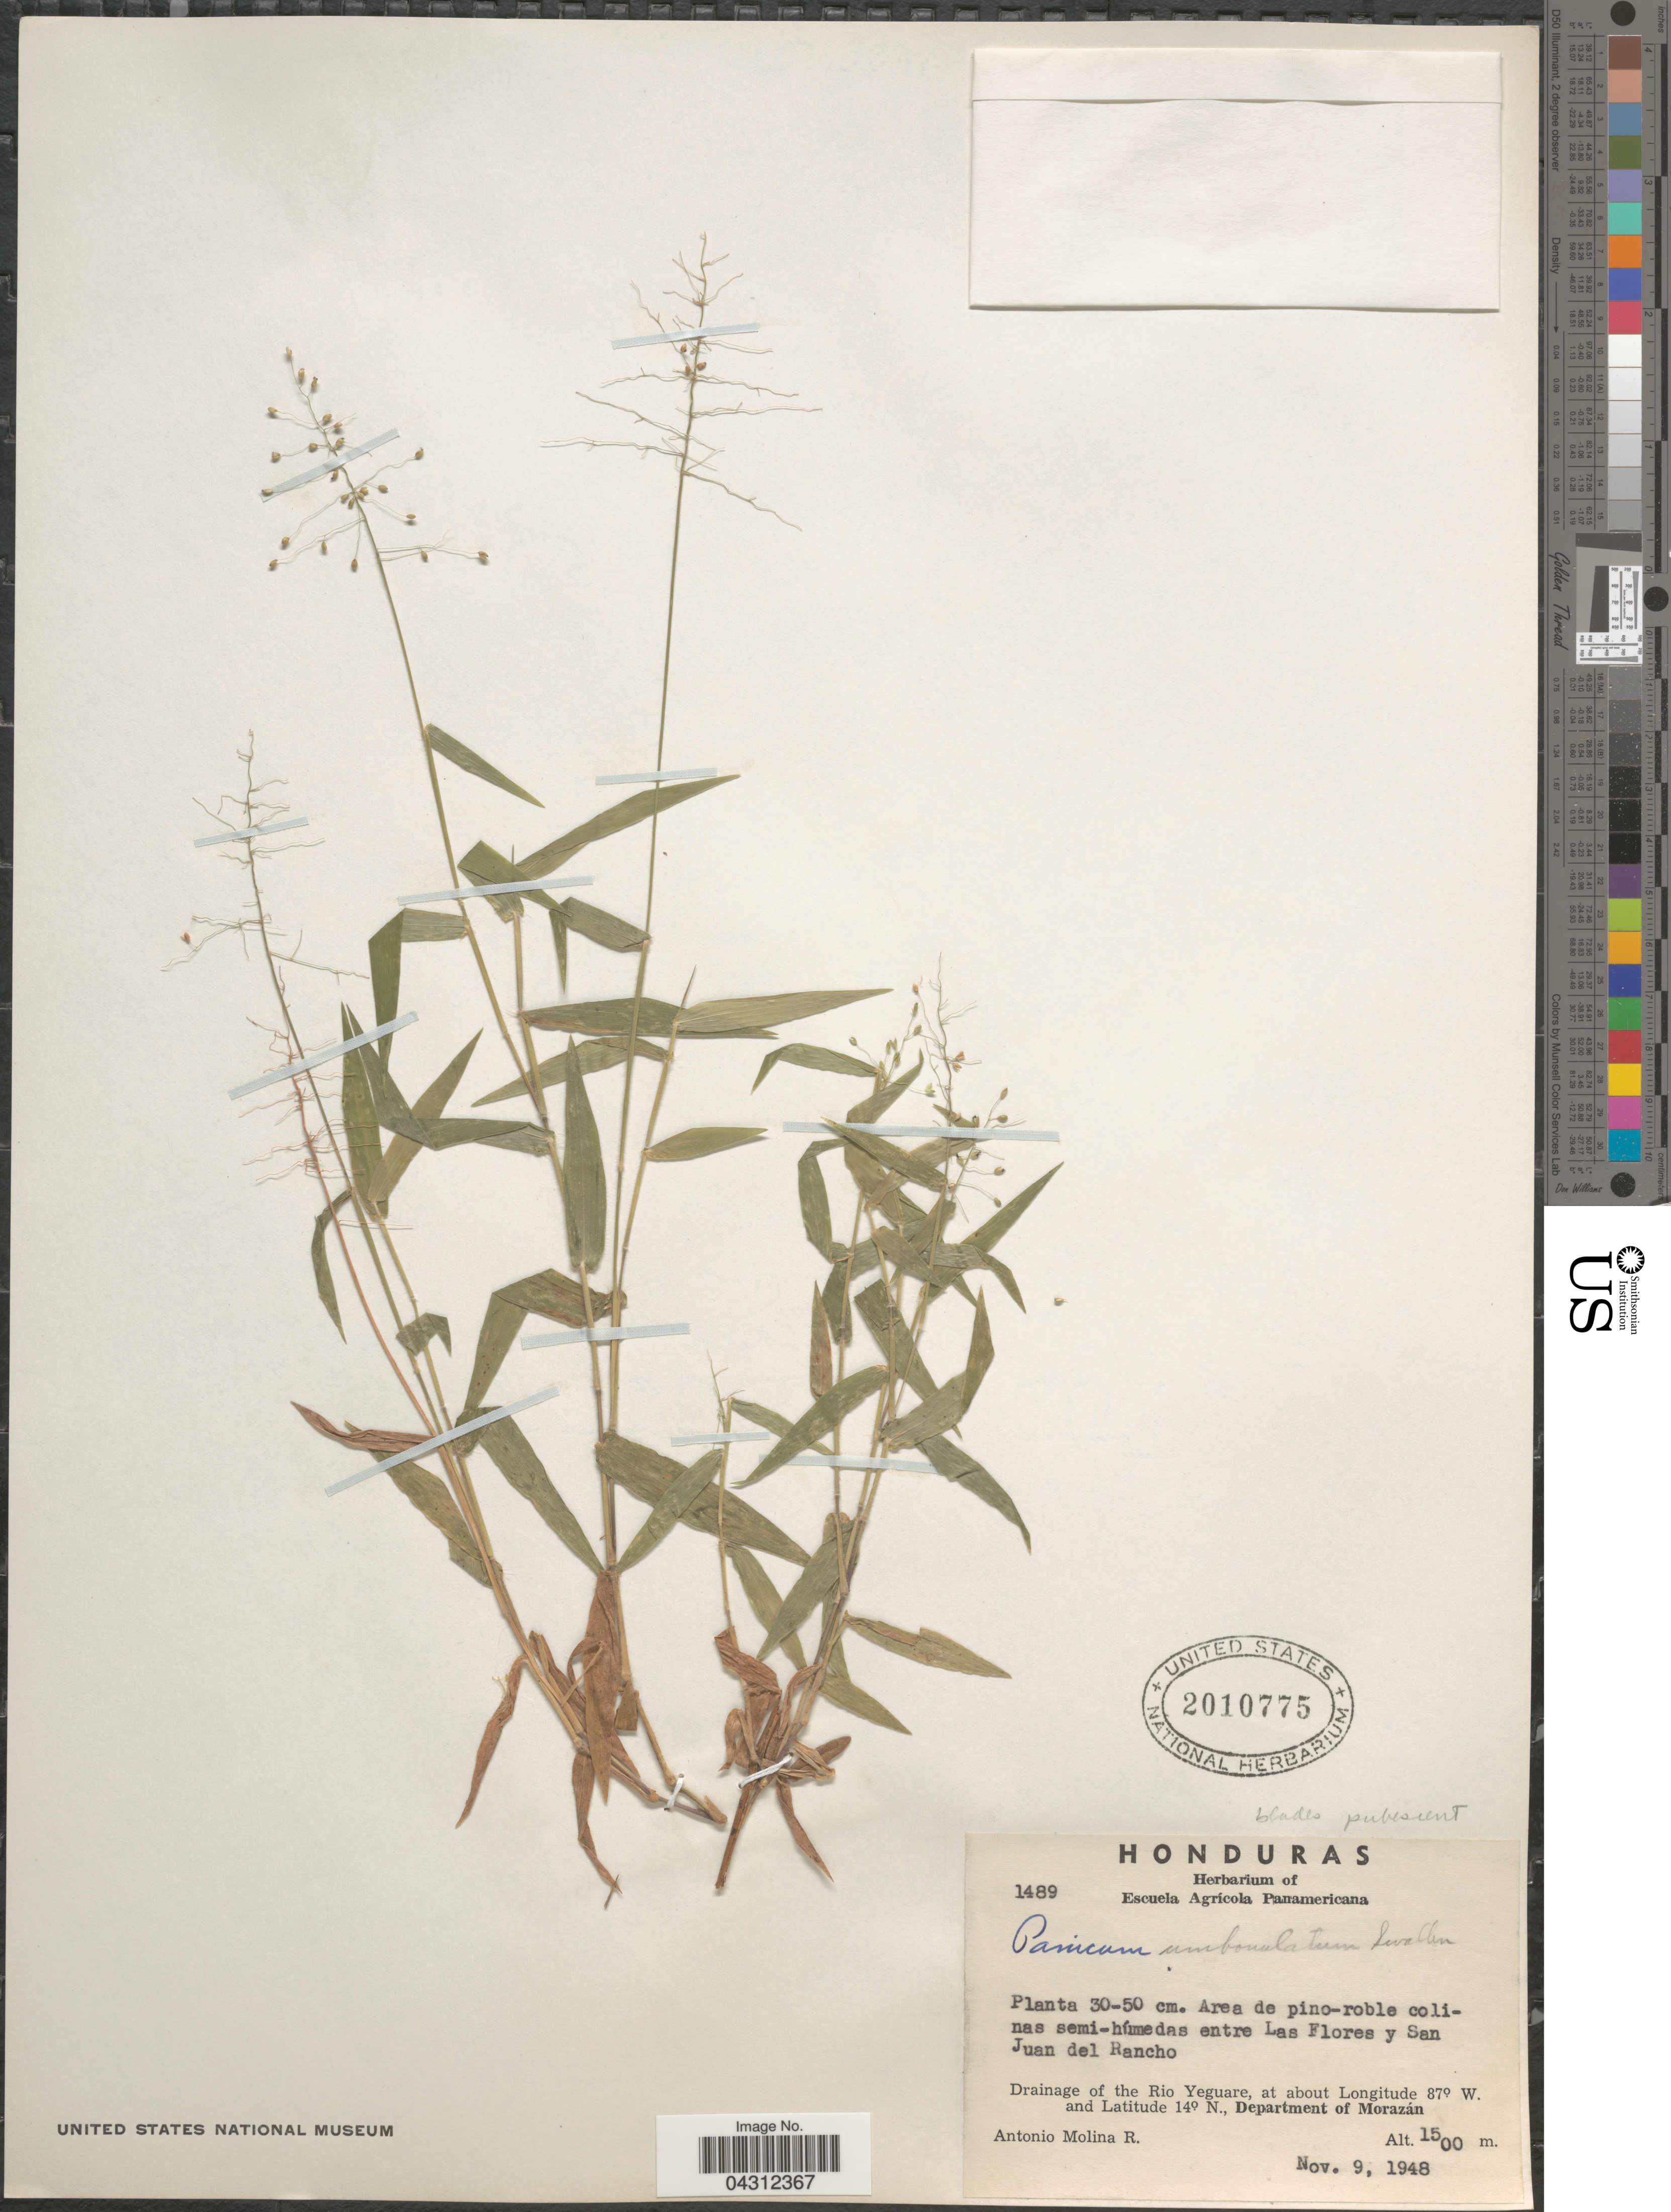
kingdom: Plantae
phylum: Tracheophyta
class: Liliopsida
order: Poales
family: Poaceae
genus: Dichanthelium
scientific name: Dichanthelium umbonulatum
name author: (Swallen) Davidse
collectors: A. Molina R.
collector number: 1489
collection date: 1948-11-09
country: Honduras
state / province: Fco. Morazán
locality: Area de pino-roble colinas semi-húmedas entre Las Flores y San Juan del Rancho. Drainage of the Río Yeguare, Department of Morazán.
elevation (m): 1500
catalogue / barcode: US 2010775